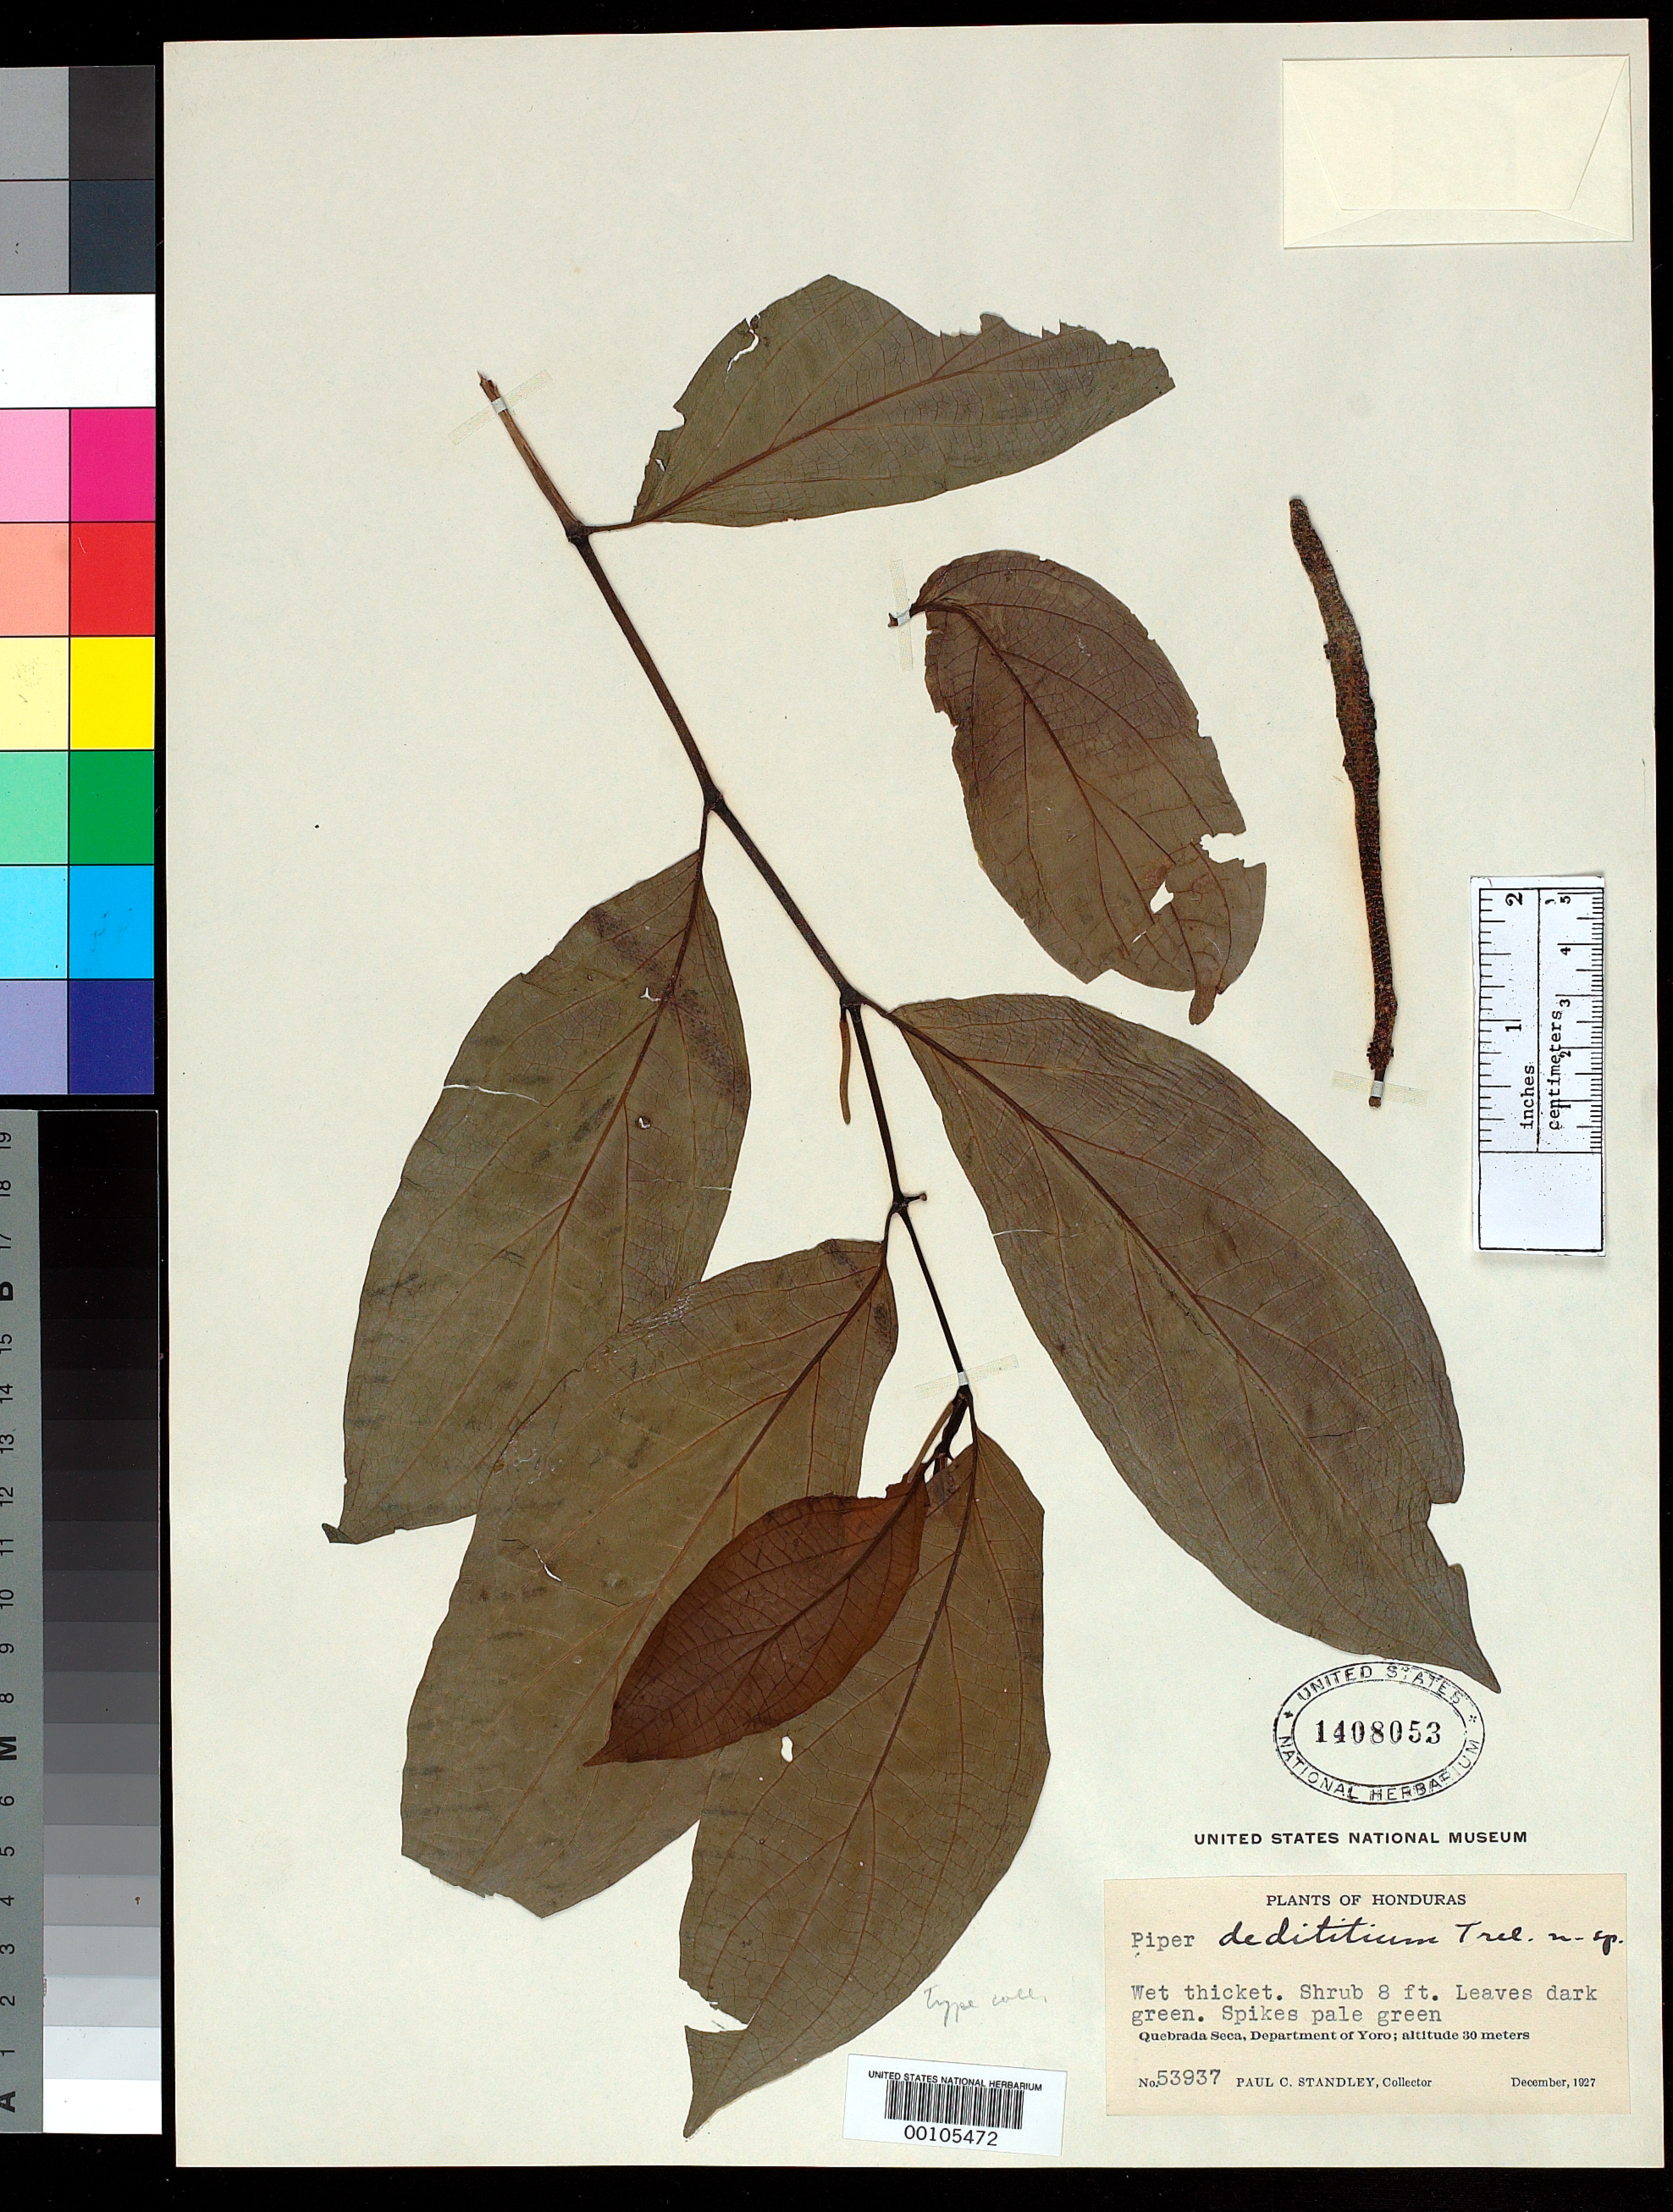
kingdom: Plantae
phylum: Tracheophyta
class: Magnoliopsida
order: Piperales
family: Piperaceae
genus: Piper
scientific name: Piper dedititium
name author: Trel.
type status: Isotype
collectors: P. C. Standley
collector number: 53937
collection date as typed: Dec 1927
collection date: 1927-12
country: Honduras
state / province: Yoro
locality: Quebrada Seca.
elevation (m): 30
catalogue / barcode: US 1408053